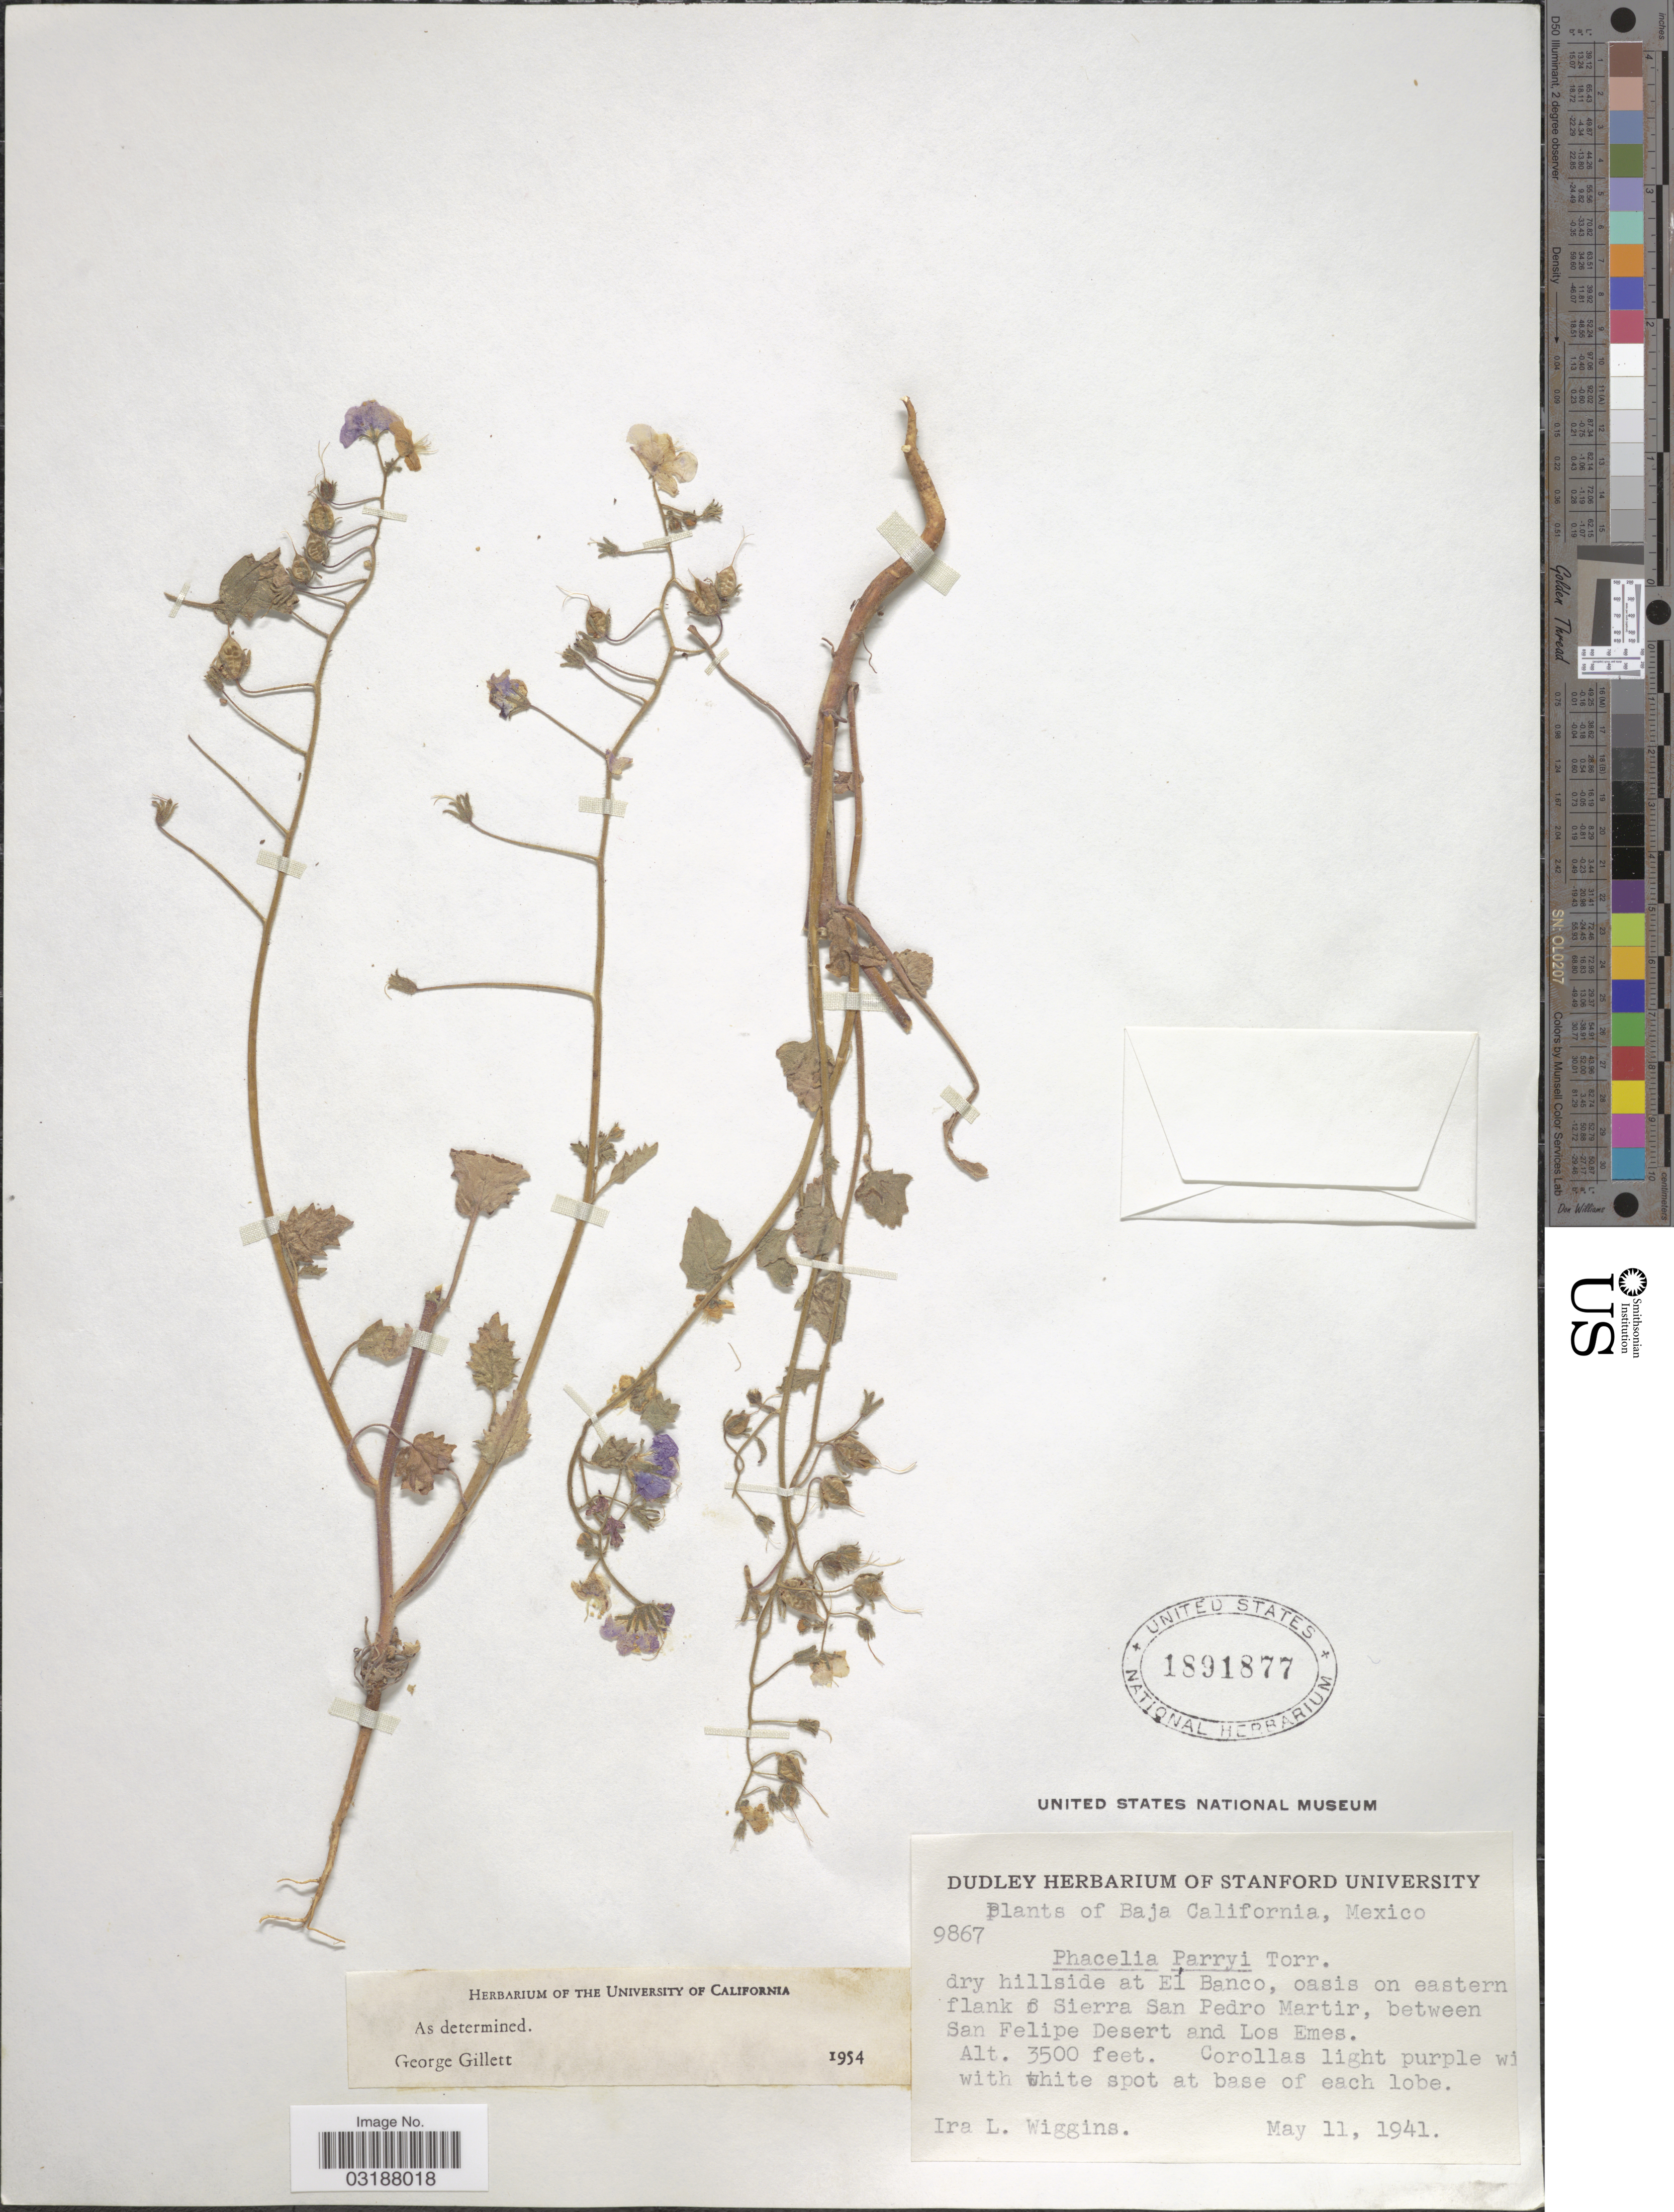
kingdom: Plantae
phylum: Tracheophyta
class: Magnoliopsida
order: Boraginales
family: Hydrophyllaceae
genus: Phacelia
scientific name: Phacelia parryi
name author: Torr. in Emory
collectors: I. L. Wiggins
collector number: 9867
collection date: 1941-05-11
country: Mexico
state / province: Baja California Norte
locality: Dry hillside at El Blanco, oasis on eastern flank of Sierra San Pedro Martir, between San Felipe Desert and Los Emes.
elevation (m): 1067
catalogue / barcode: US 1891877